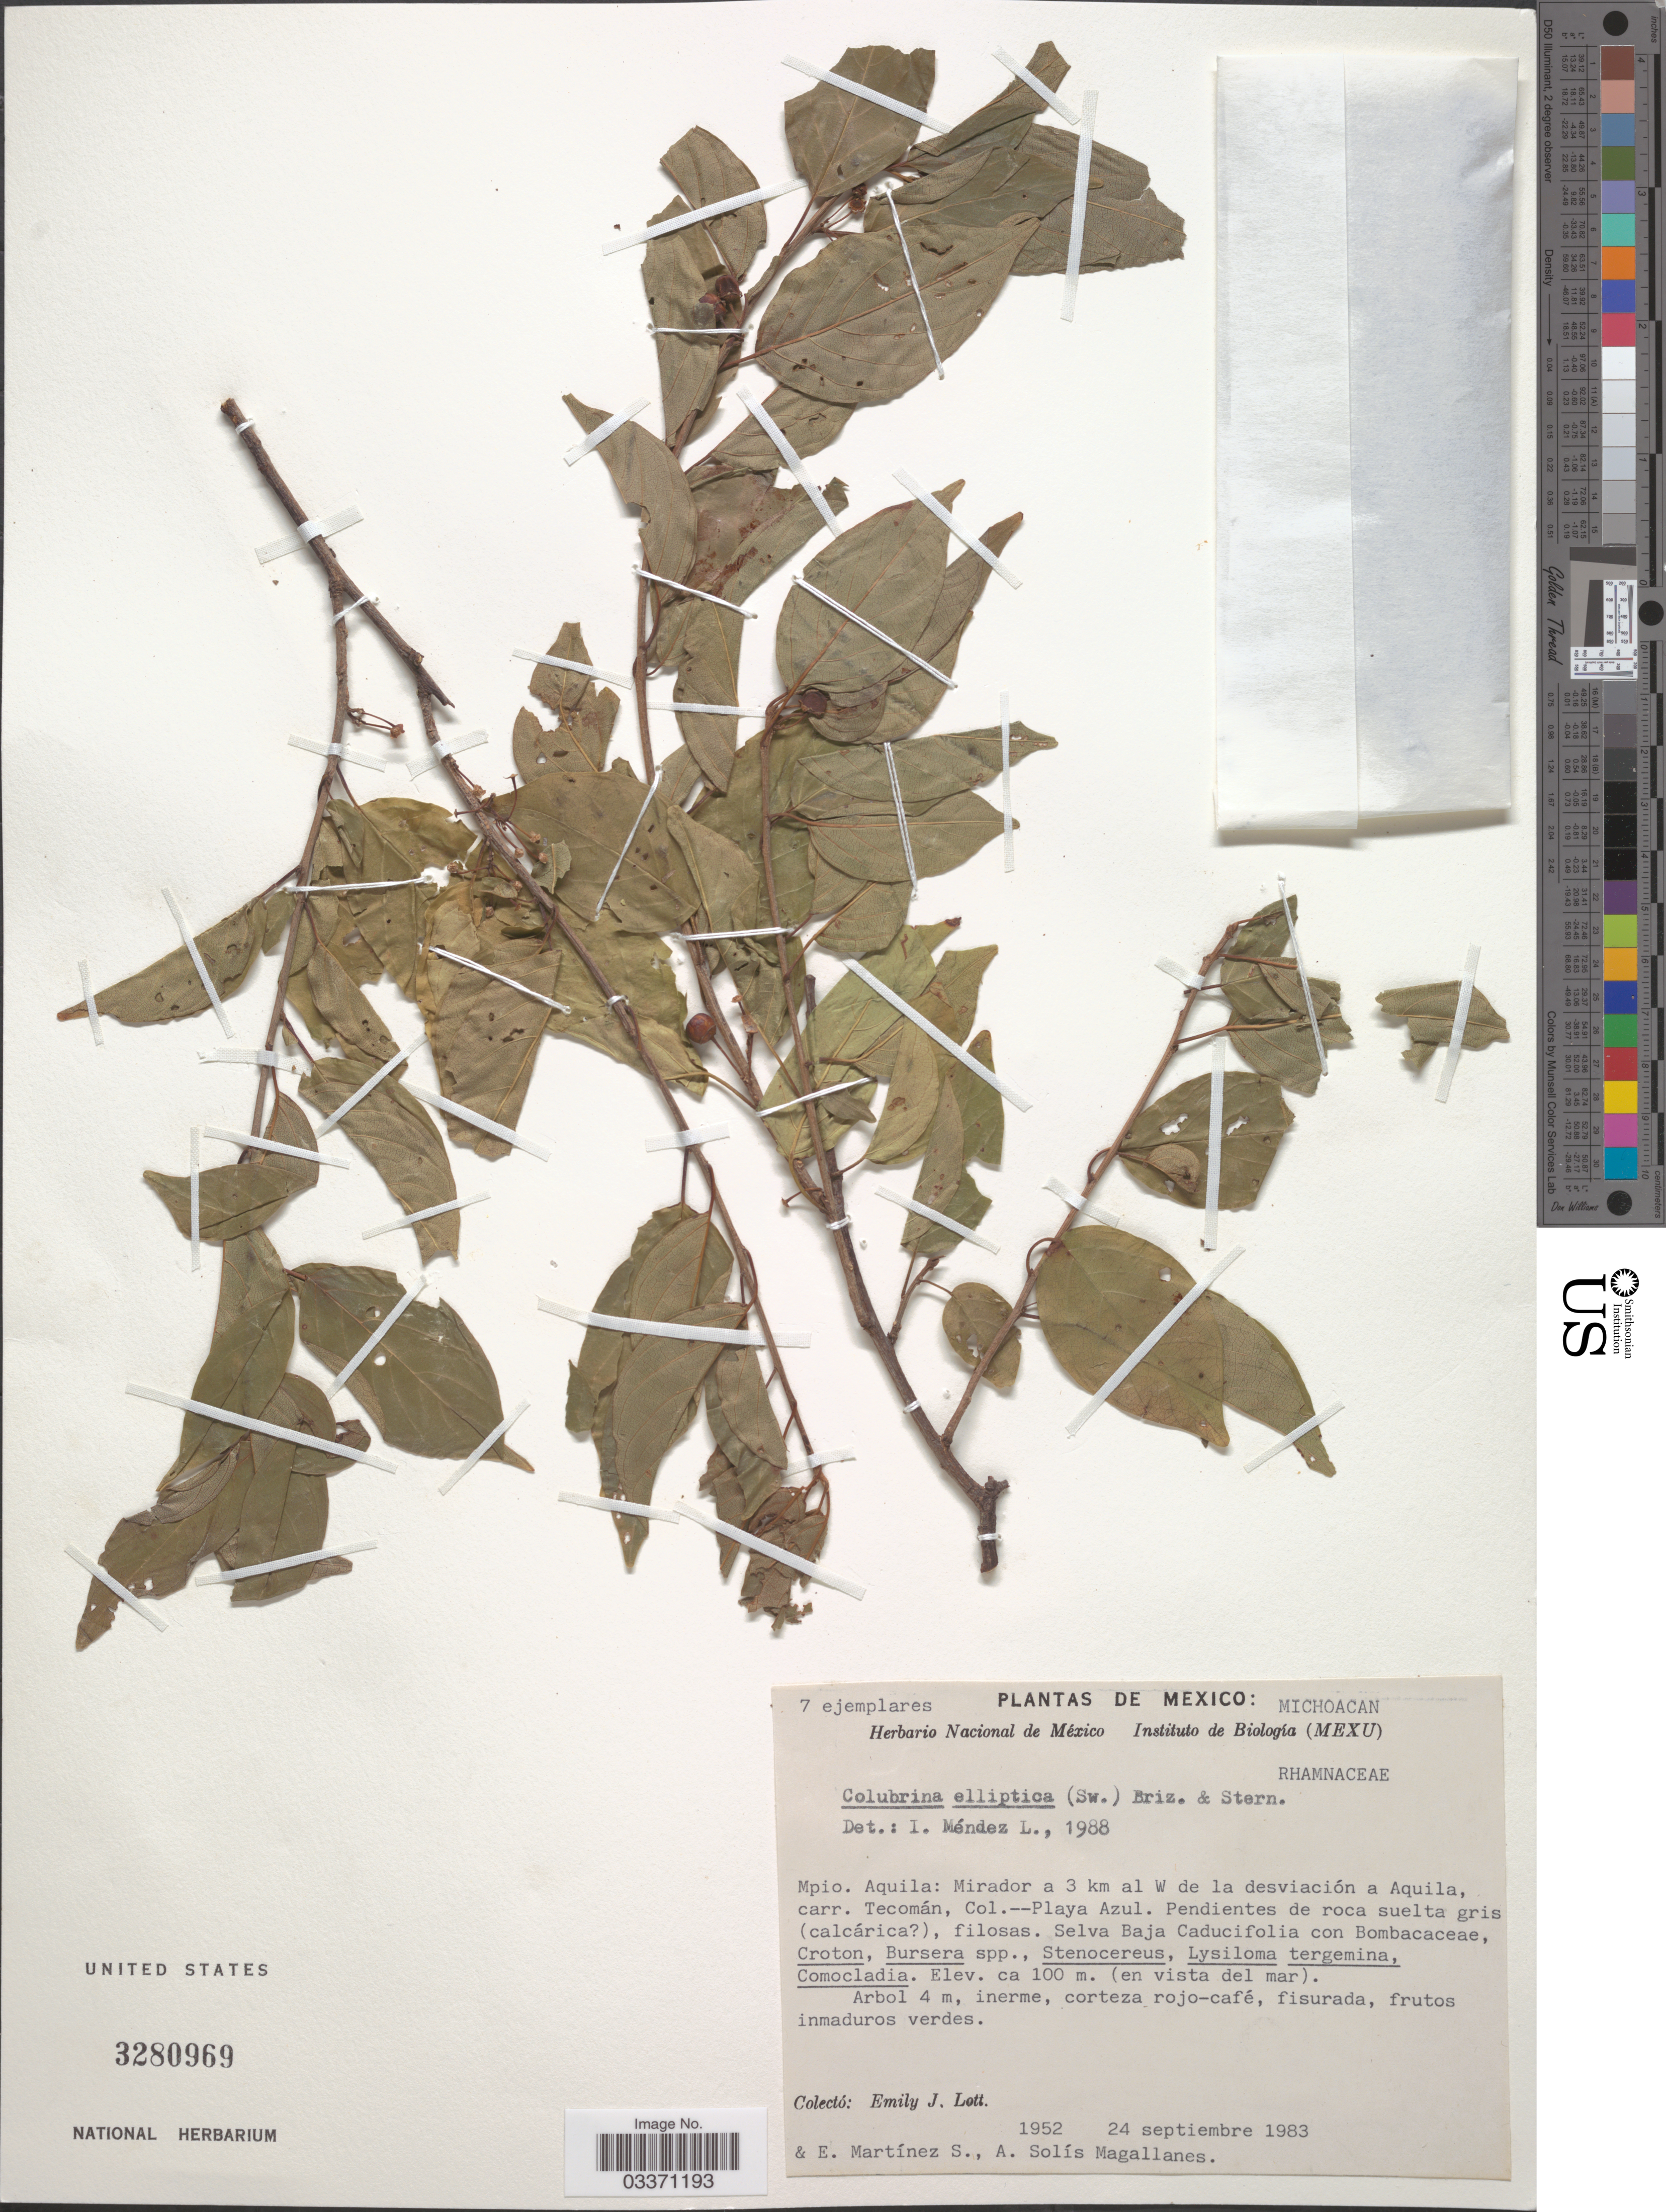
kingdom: Plantae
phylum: Tracheophyta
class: Magnoliopsida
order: Rosales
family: Rhamnaceae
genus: Colubrina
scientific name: Colubrina elliptica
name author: (Sw.) Brizicky & W.L. Stern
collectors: E. J. Lott, E. M. Martínez S. & A. Magallanes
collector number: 1952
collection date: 1983-09-24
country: Mexico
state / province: Michoacán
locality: Mpio. Aquila: Mirador a 3 km al W de la desviación a Aquila, carr. Tecomán, Col.-- Playa Azul.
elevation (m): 100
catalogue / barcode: US 3280969